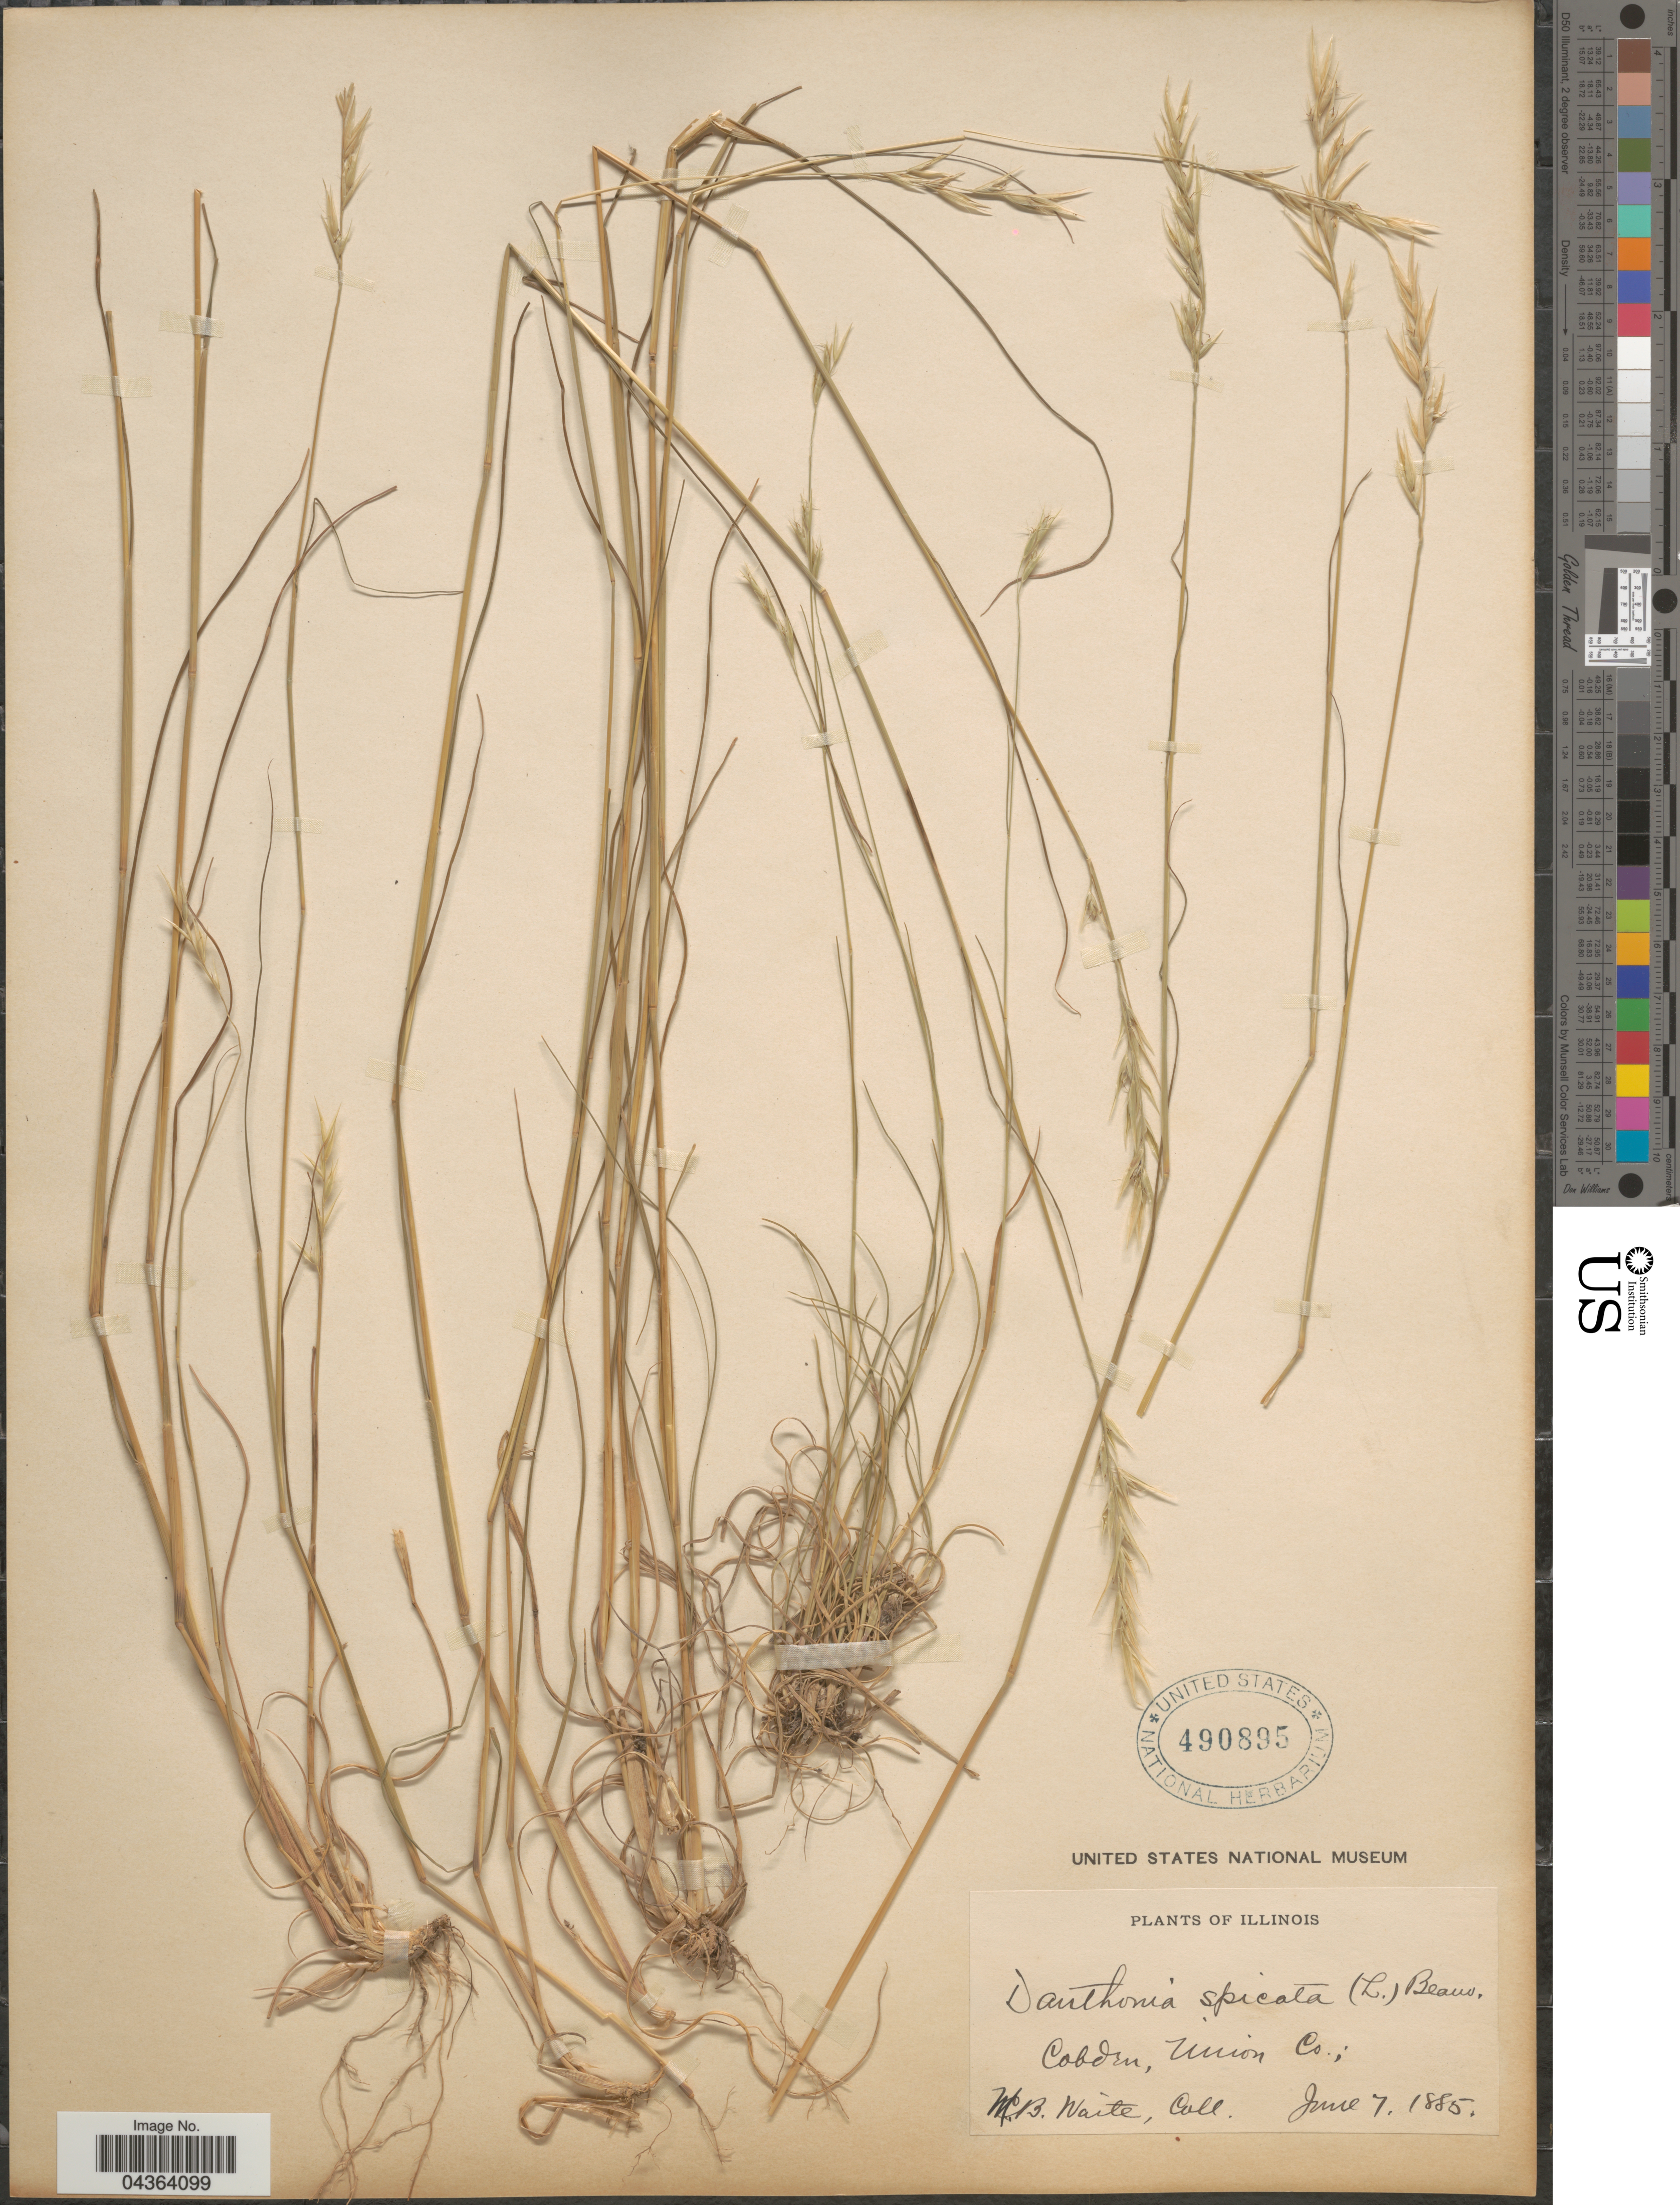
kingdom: Plantae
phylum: Tracheophyta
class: Liliopsida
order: Poales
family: Poaceae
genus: Danthonia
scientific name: Danthonia spicata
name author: (L.) P. Beauv. ex Roem. & Schult.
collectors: M. B. Waite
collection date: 1885-06-07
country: United States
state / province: Illinois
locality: Cobden, Union Co.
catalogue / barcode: US 490895